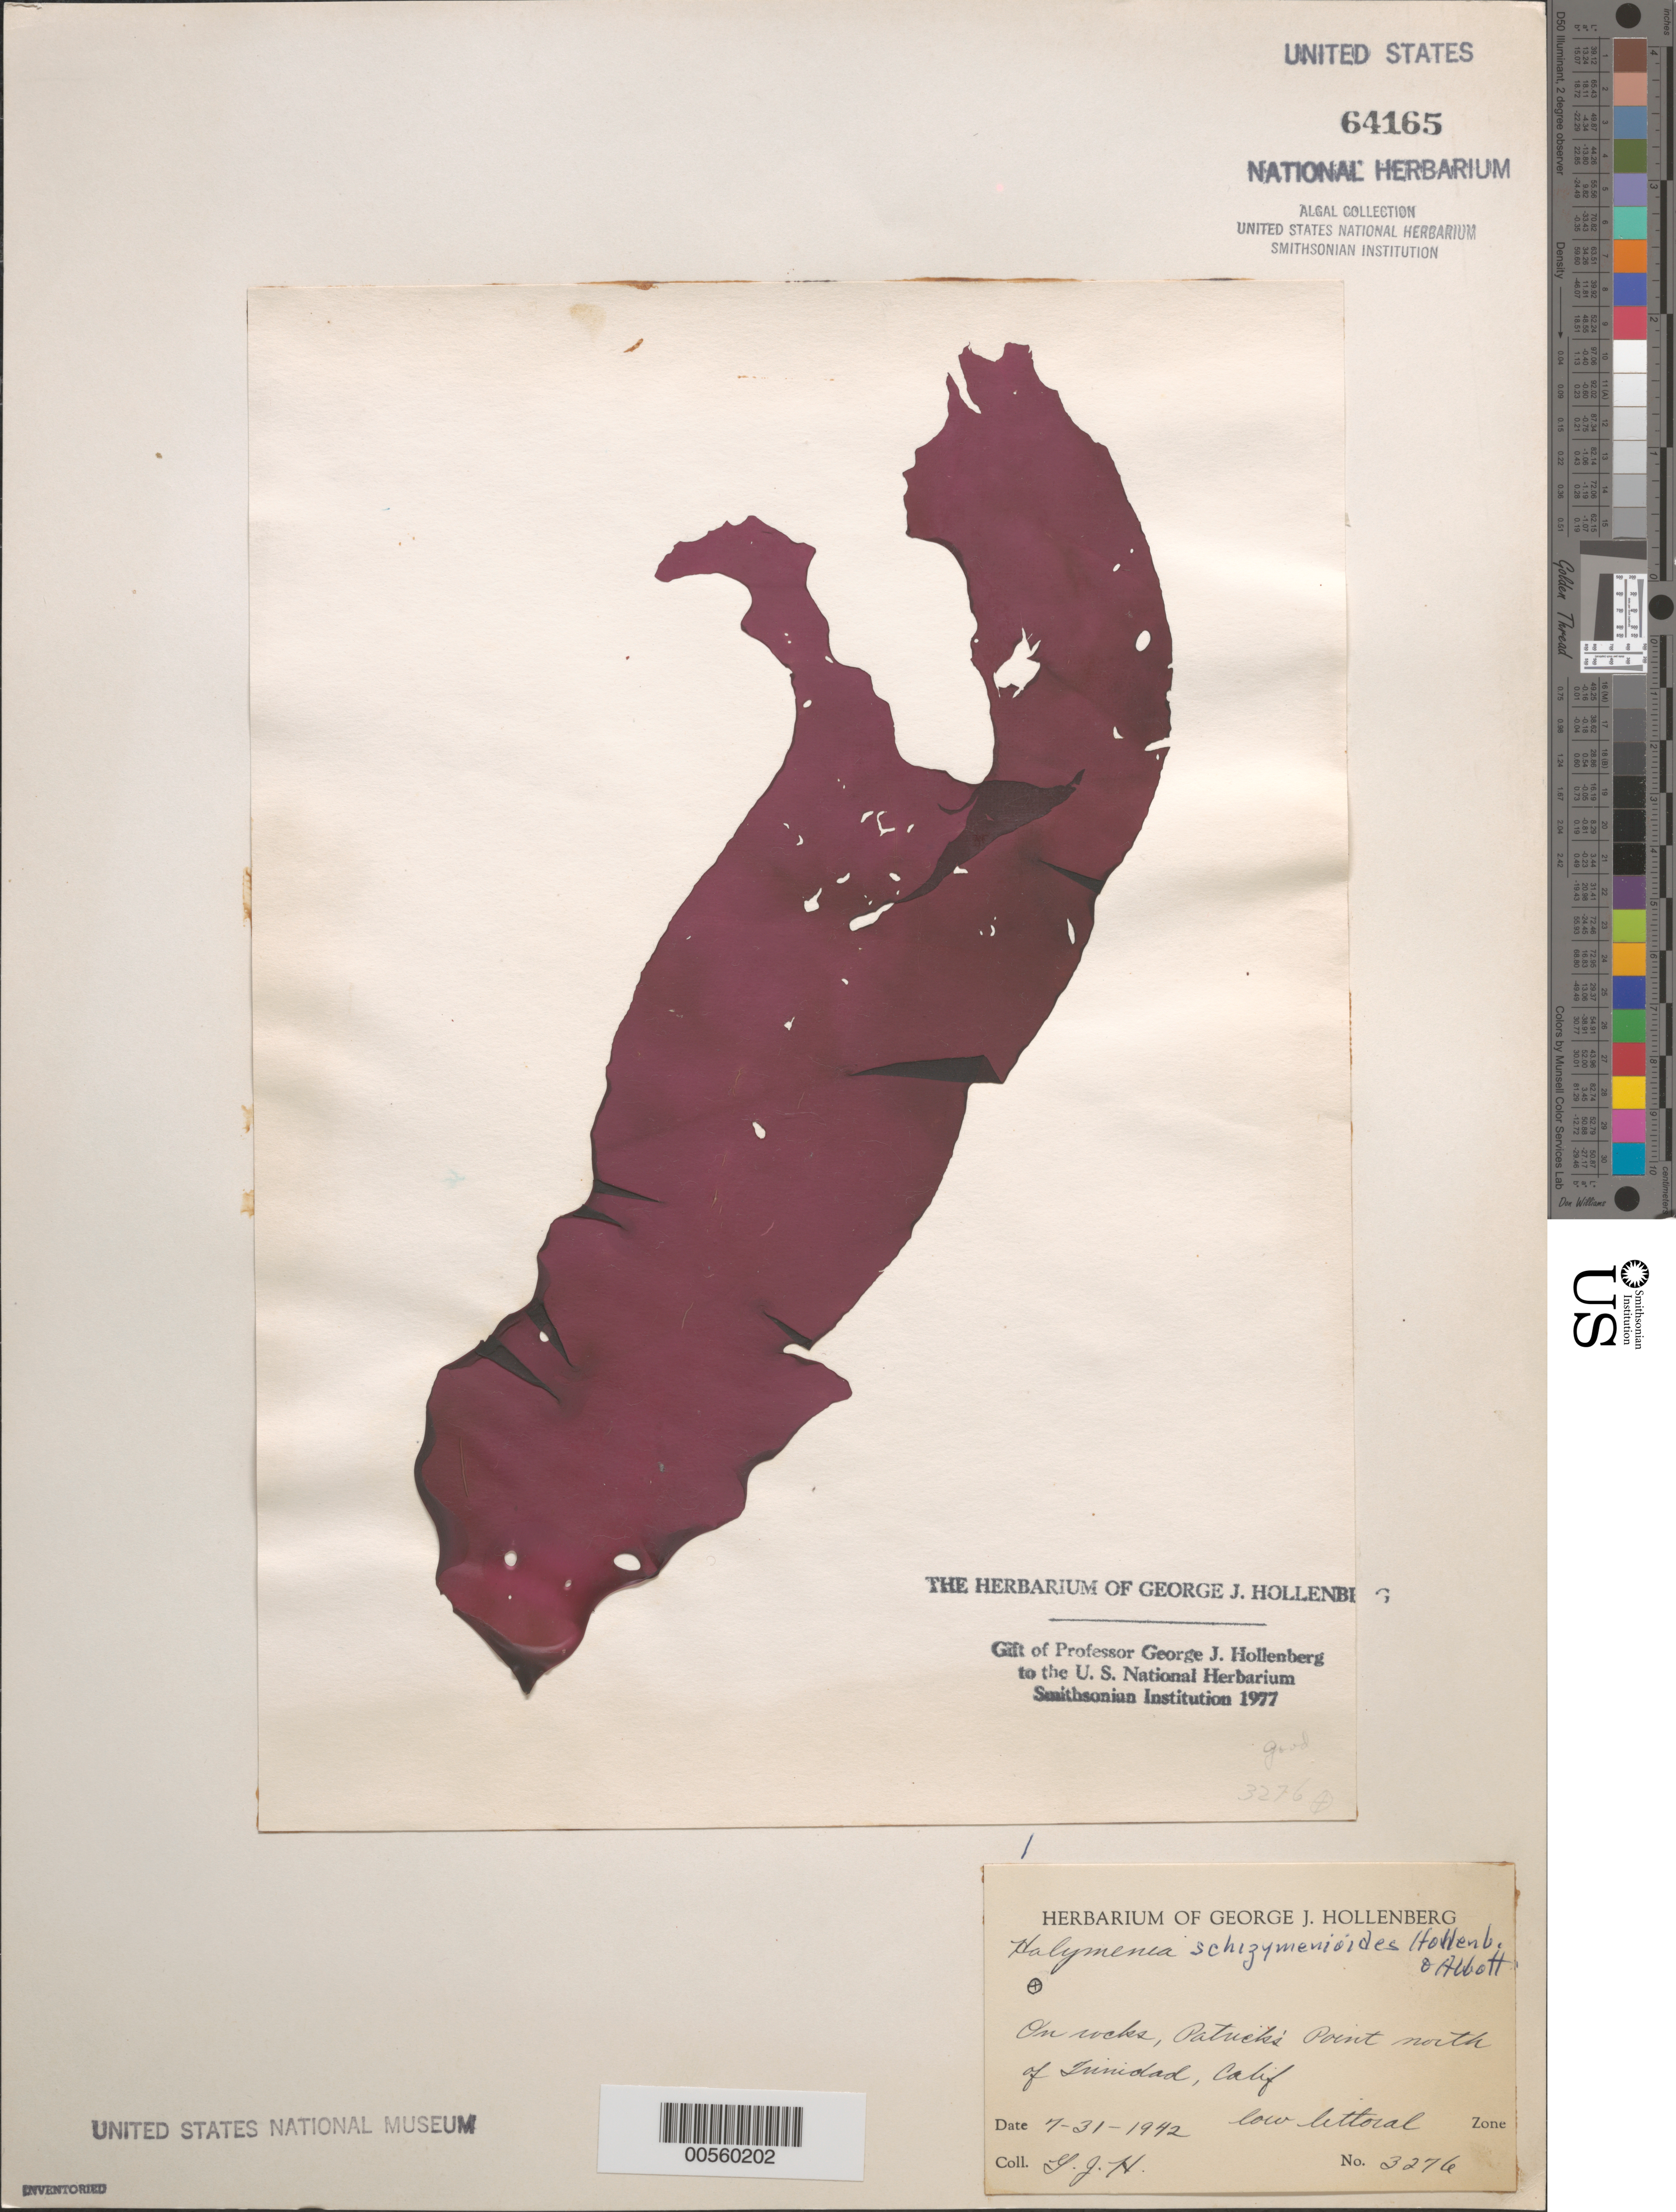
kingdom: Plantae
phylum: Rhodophyta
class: Florideophyceae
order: Halymeniales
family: Halymeniaceae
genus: Halymenia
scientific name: Halymenia schizymenioides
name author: Hollenb. & I.A. Abbott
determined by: Hollenberg, George J.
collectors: G. Hollenberg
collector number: GJH 3276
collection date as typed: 31 Jul 1942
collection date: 1942-07-31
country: United States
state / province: California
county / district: Humboldt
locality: Patrick's Point north of Trinidad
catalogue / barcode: US 64165